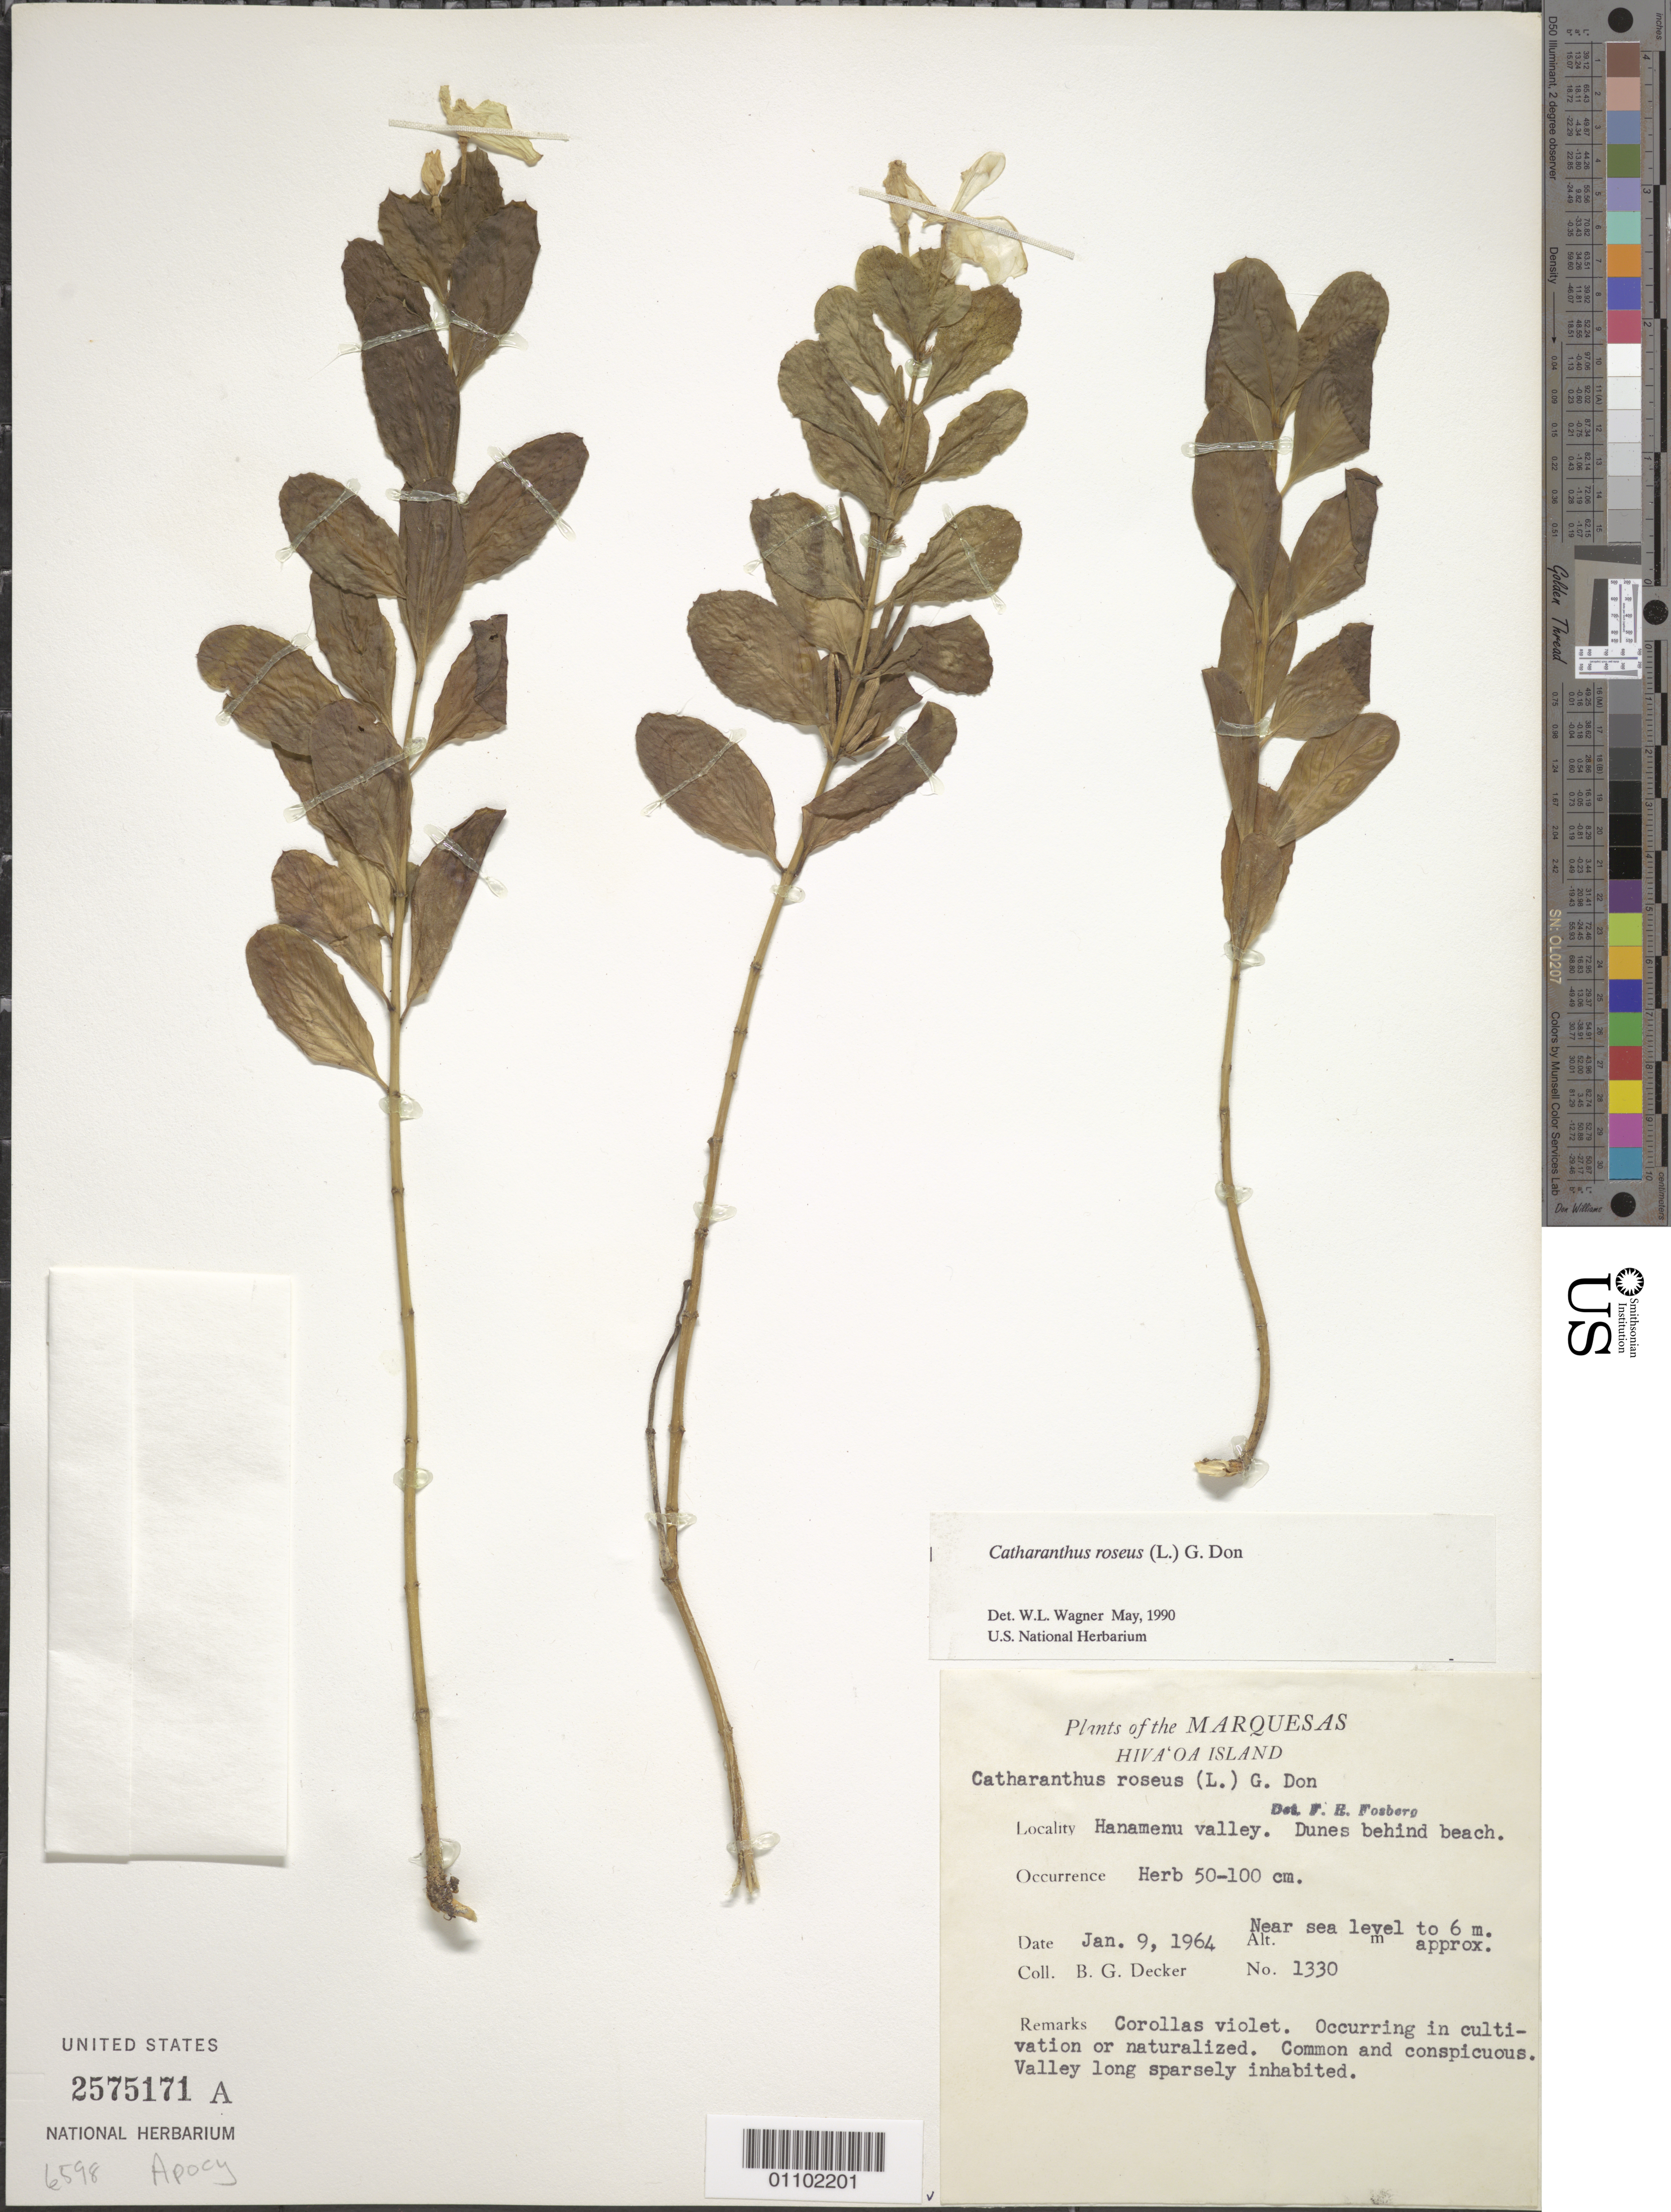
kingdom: Plantae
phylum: Tracheophyta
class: Magnoliopsida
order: Gentianales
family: Apocynaceae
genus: Catharanthus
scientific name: Catharanthus roseus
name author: (L.) G. Don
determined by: Wagner, W. L., (BOT), Smithsonian Institution - National Museum of Natural History (UNITED STATES)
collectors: B. G. Decker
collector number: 1330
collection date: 1964-01-09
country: French Polynesia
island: Hiva Oa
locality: Hanamenu Valley, dunes behind beach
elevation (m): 0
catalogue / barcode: US 2575171A